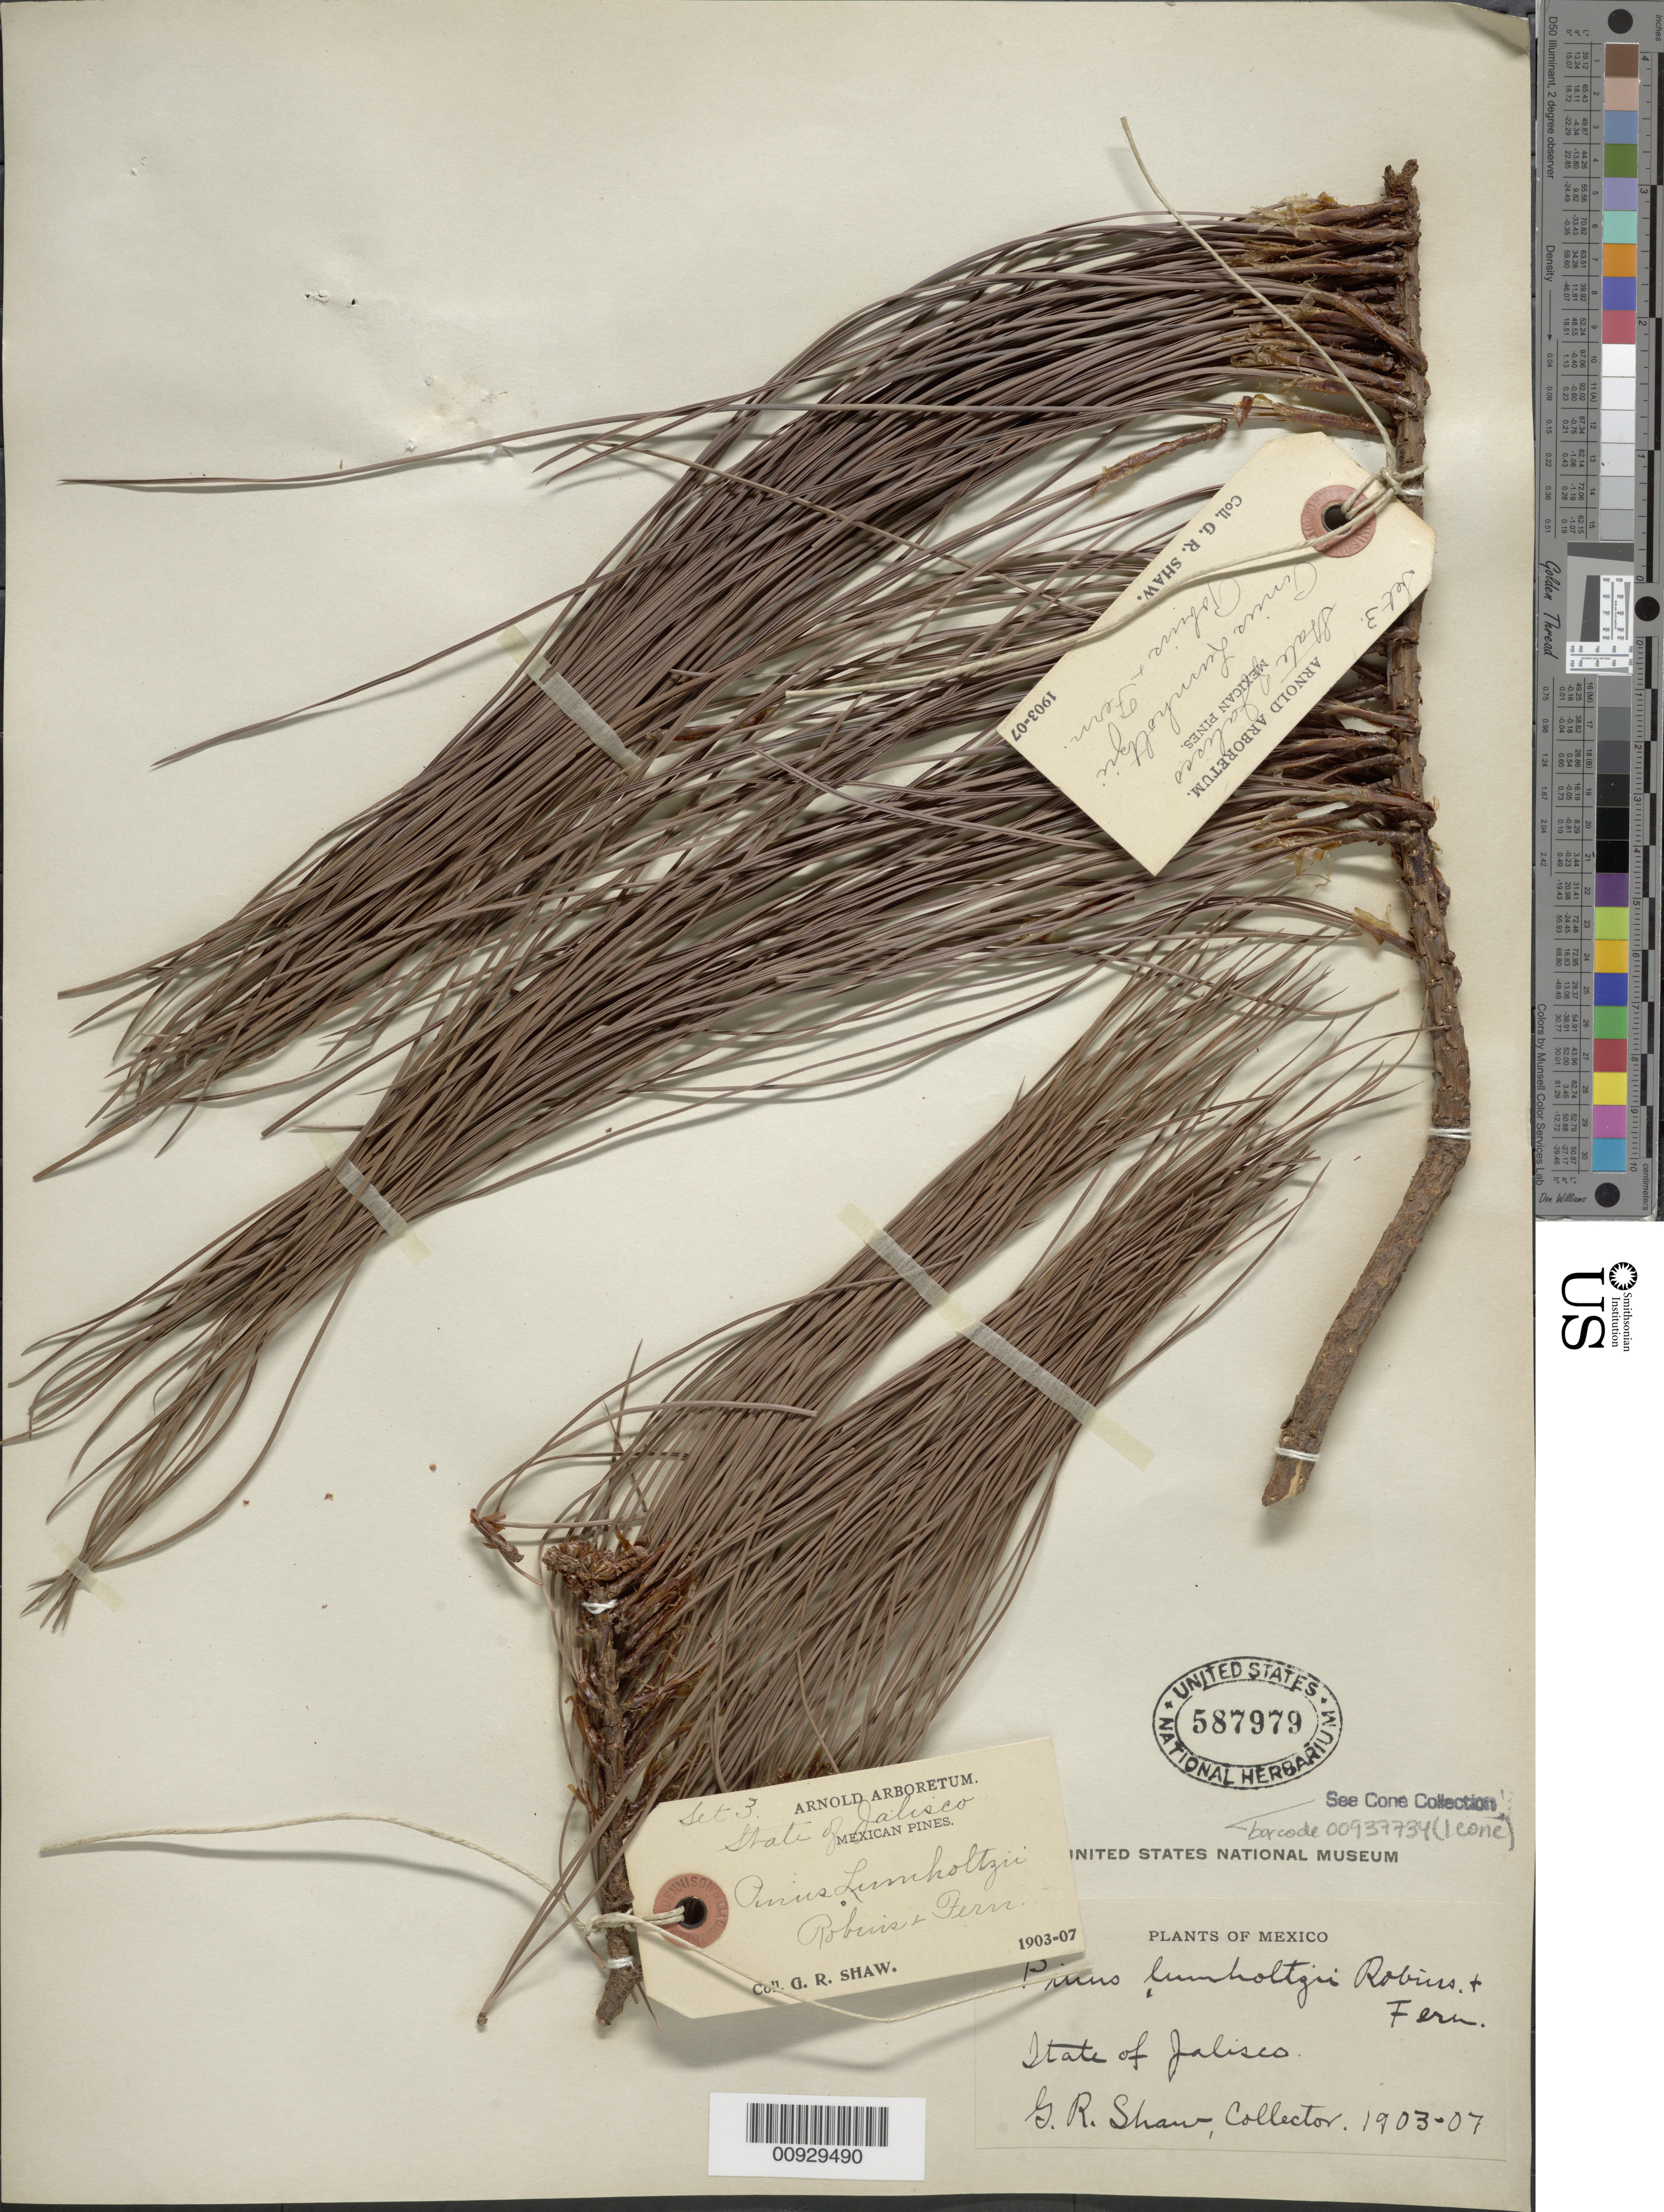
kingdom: Plantae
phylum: Tracheophyta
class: Pinopsida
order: Pinales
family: Pinaceae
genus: Pinus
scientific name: Pinus lumholtzii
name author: B.L. Rob. & Fernald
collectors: G. R. Shaw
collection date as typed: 1903 to -- --- 1907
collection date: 1903/1907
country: Mexico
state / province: Jalisco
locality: Jalisco.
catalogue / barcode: US 587979